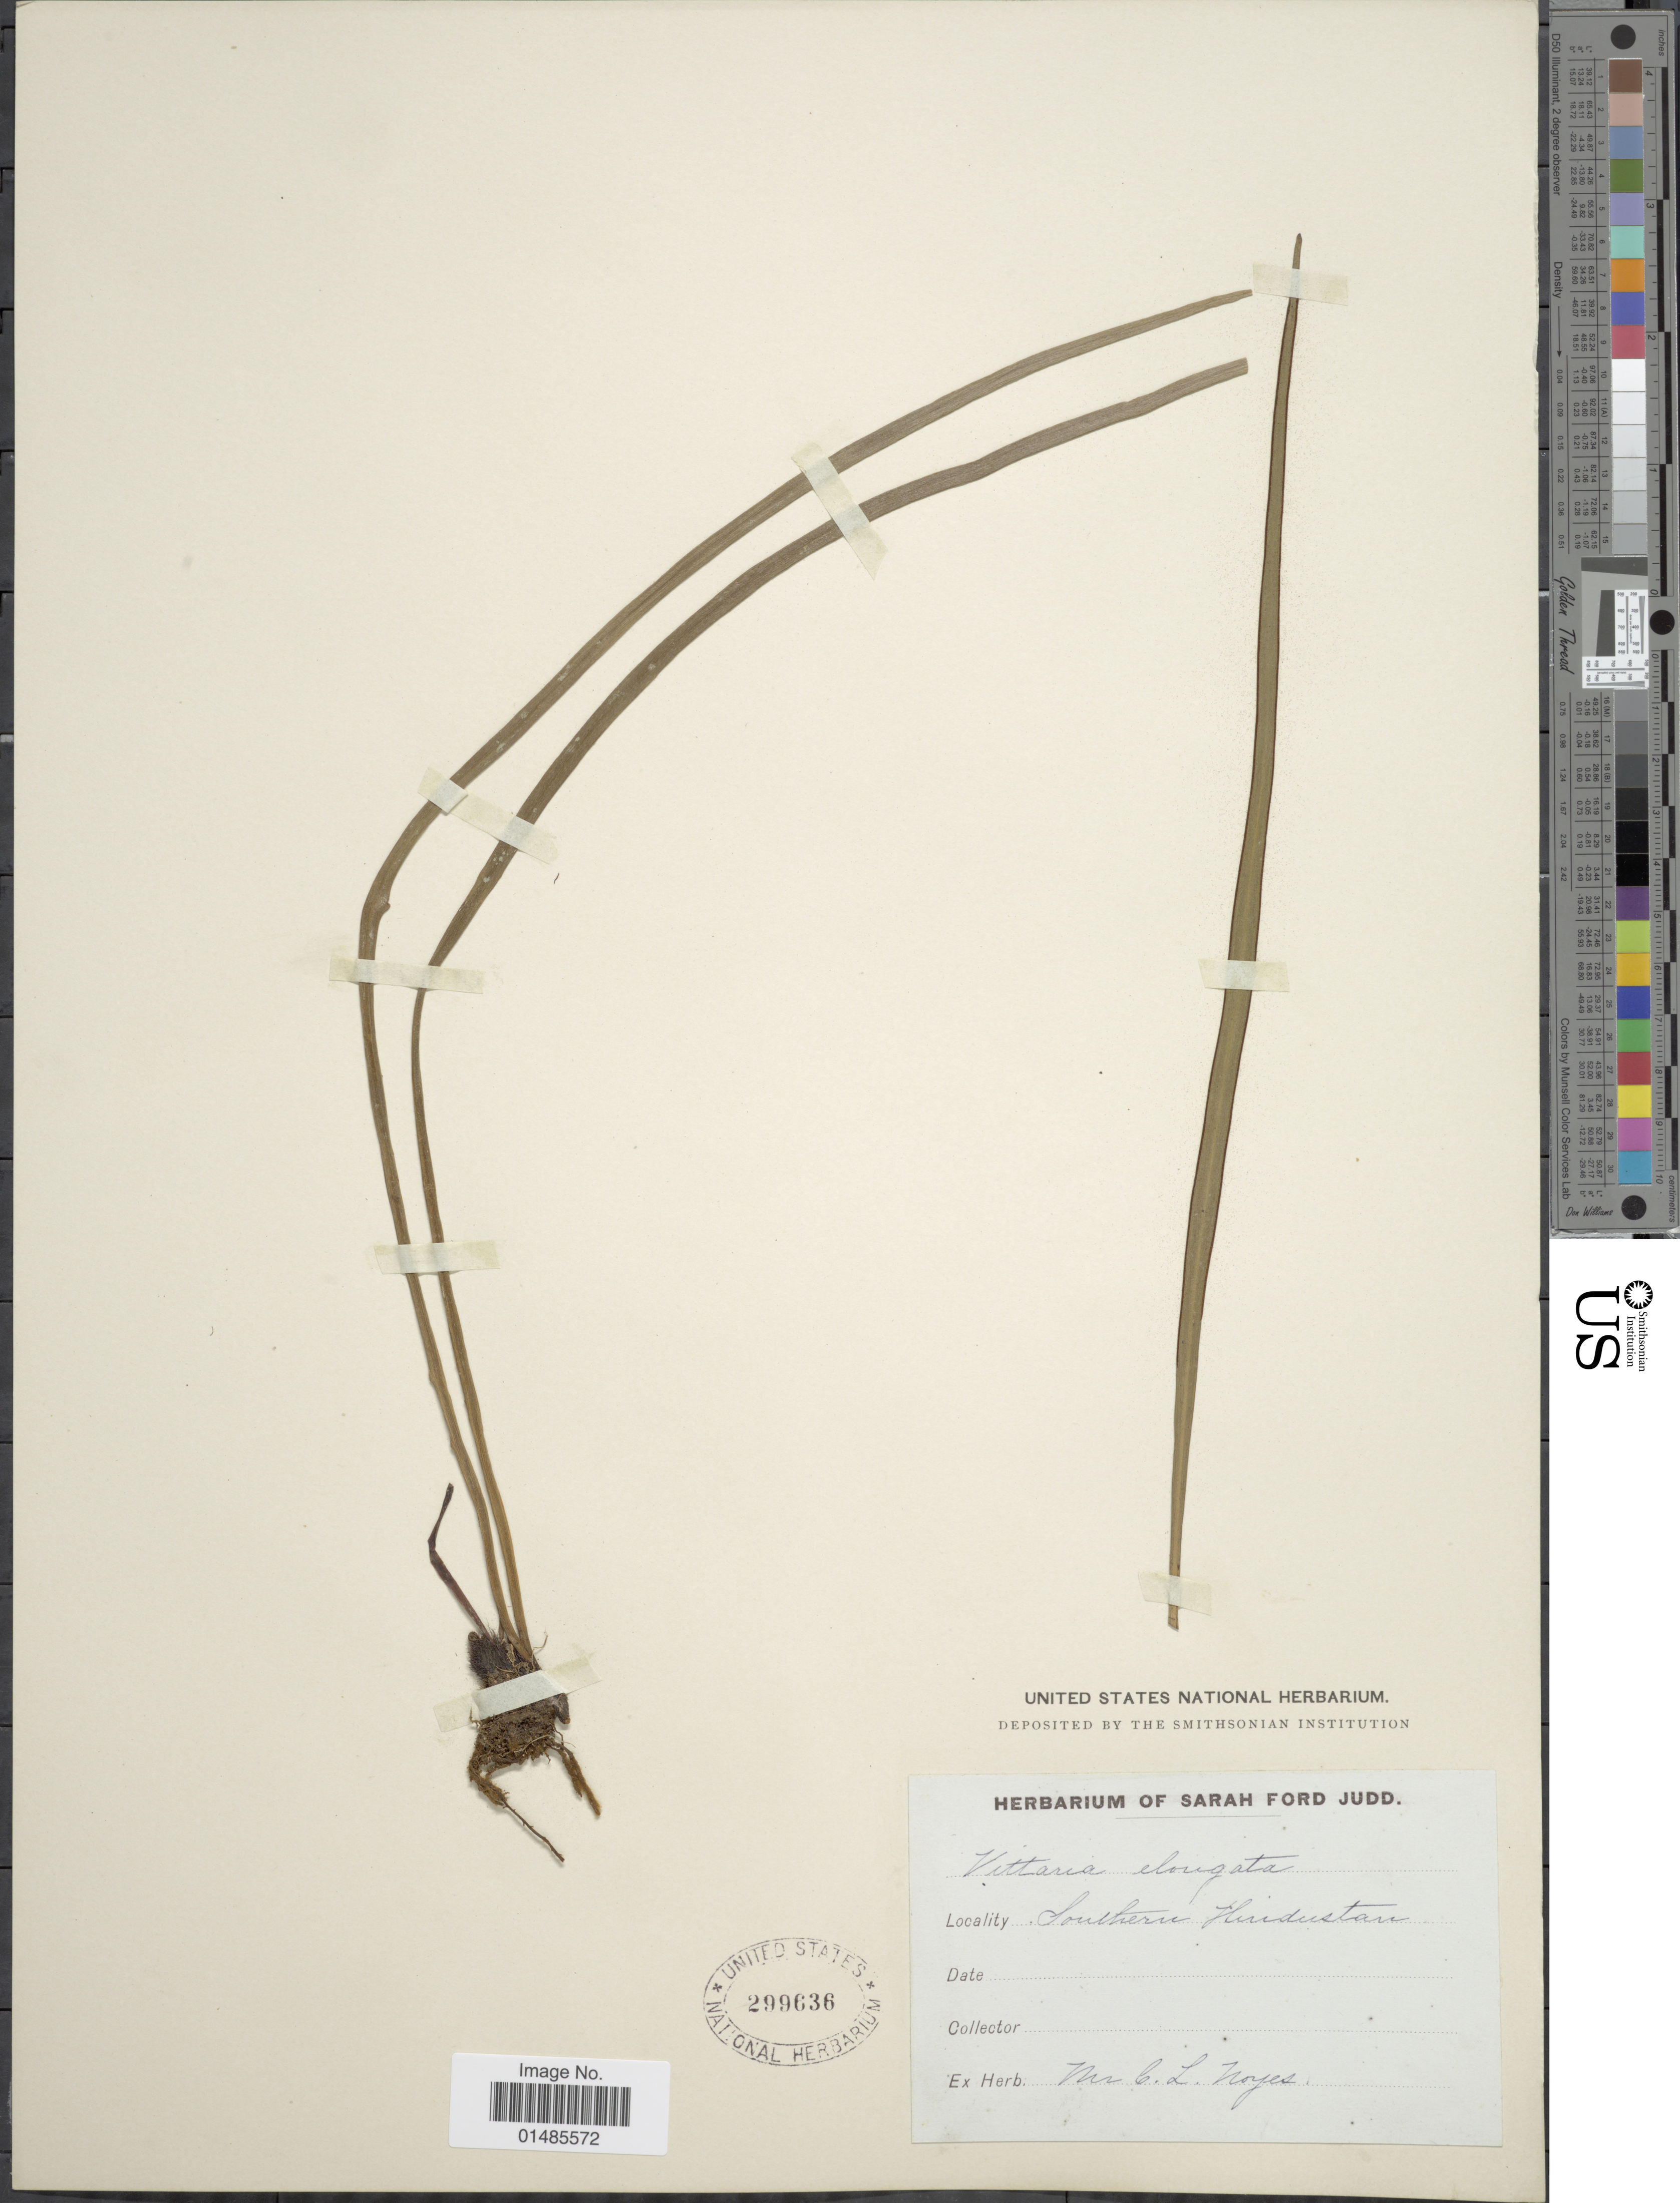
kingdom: Plantae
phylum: Tracheophyta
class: Polypodiopsida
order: Polypodiales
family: Pteridaceae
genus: Haplopteris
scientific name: Haplopteris elongata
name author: (Sw.) Crane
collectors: ex herb. C. L. Noyes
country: India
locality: Southern Hindustan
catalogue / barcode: US 299636